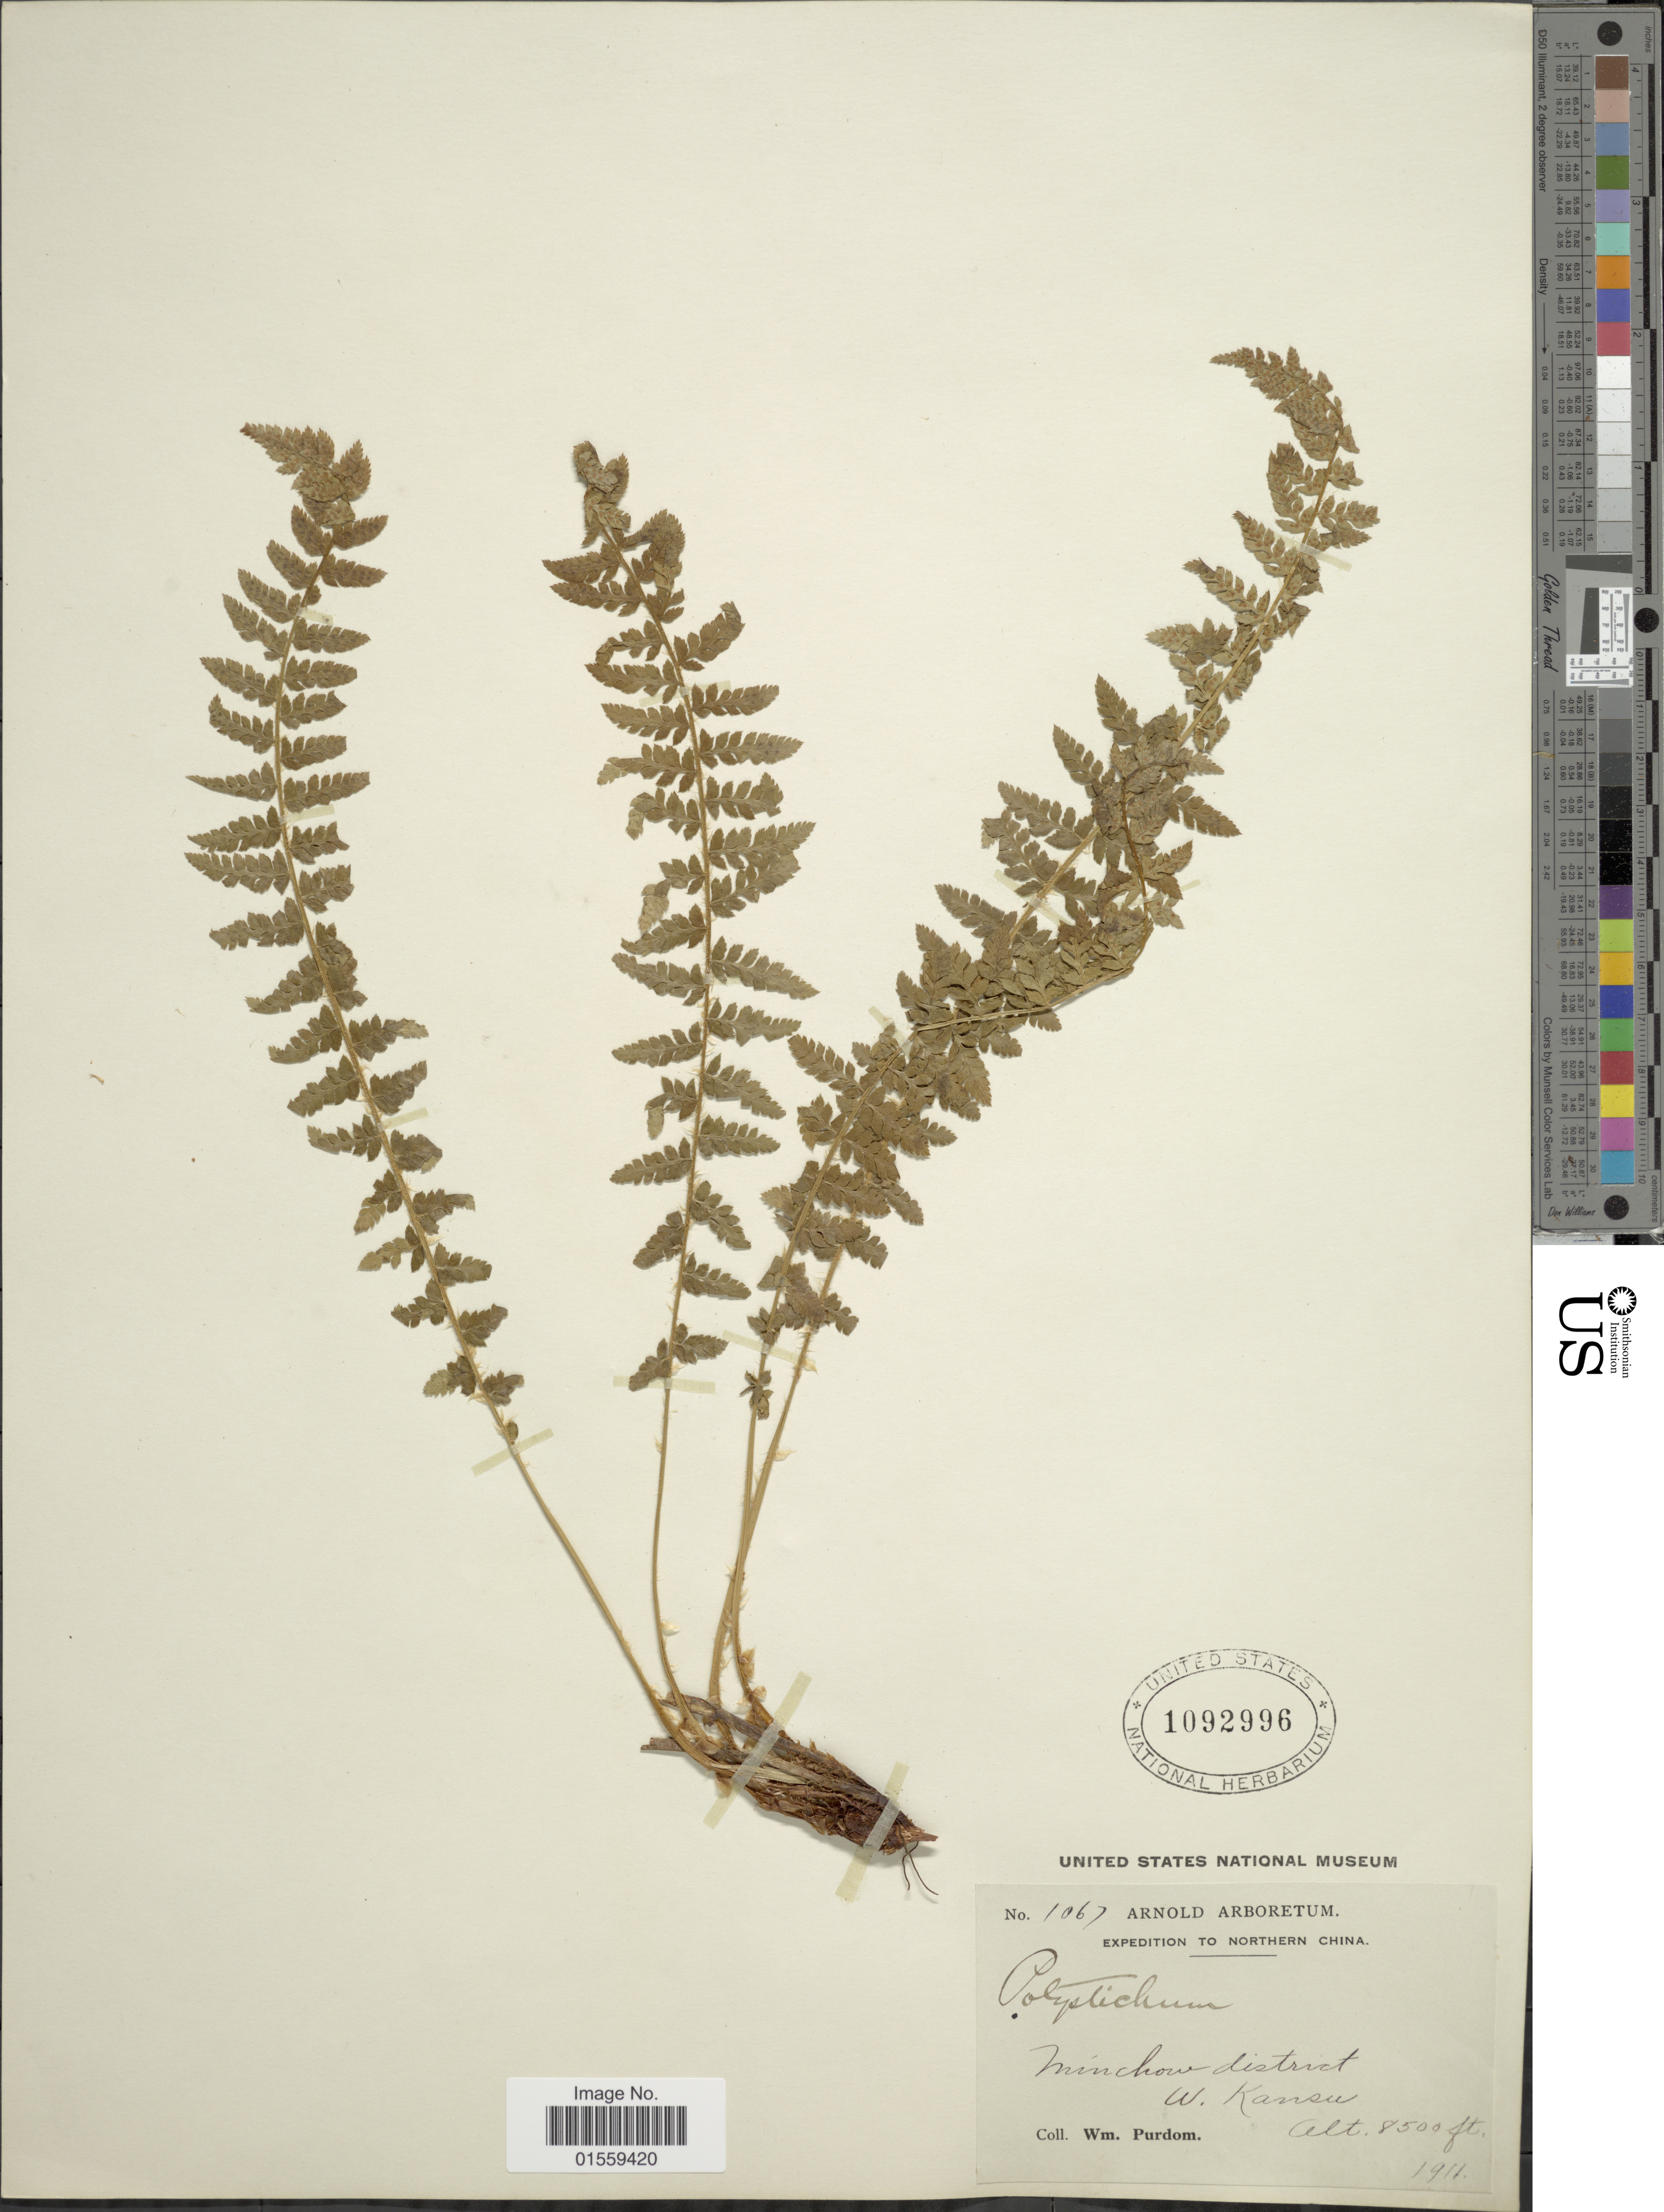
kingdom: Plantae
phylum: Tracheophyta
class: Polypodiopsida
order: Polypodiales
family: Dryopteridaceae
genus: Polystichum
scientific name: Polystichum prescottianum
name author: (Wall. ex Mett.) T. Moore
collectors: W. Purdom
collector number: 1067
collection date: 1911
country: China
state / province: Gansu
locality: Northern China, Minchow District, W. Kansu. [interpreted]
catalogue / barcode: US 1092996